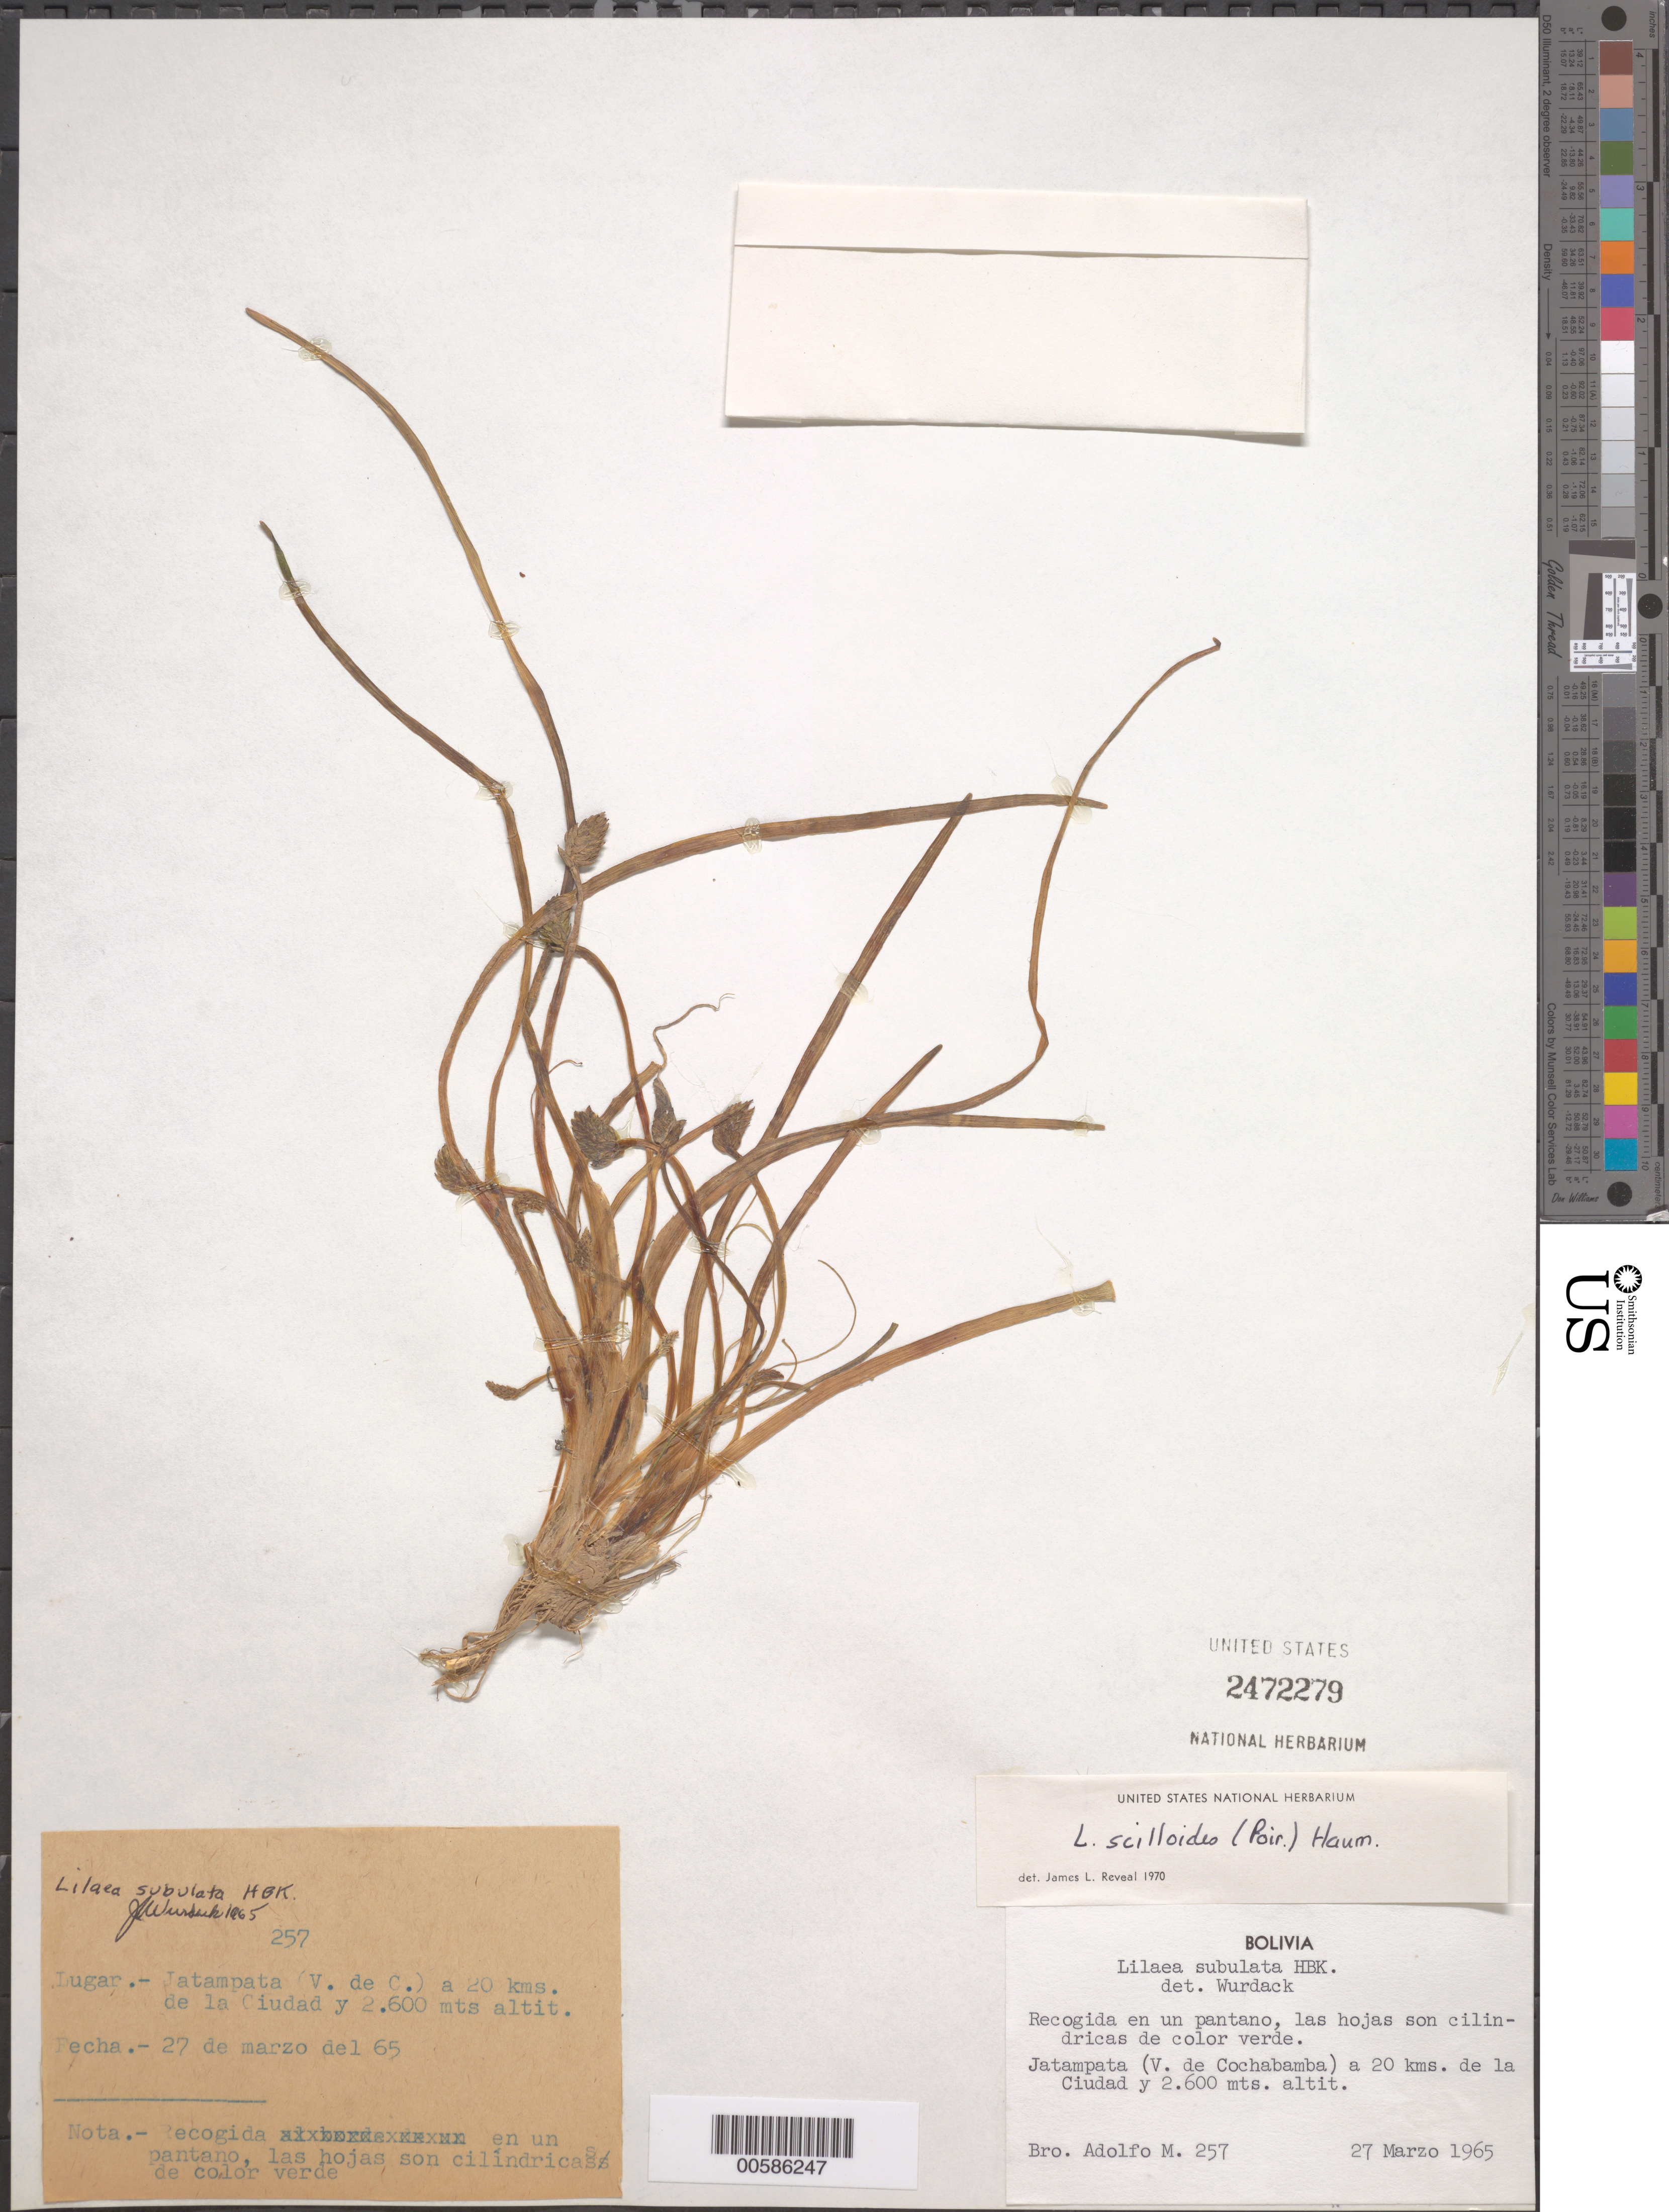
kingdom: Plantae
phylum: Tracheophyta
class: Liliopsida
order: Alismatales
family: Juncaginaceae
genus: Triglochin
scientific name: Triglochin scilloides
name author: (Poir.) Mering & Kadereit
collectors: Bro. Adolfo M.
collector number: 257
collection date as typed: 27 Mar 1965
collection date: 1965-03-27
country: Bolivia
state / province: Cochabamba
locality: Jatampata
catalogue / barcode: US 2472279